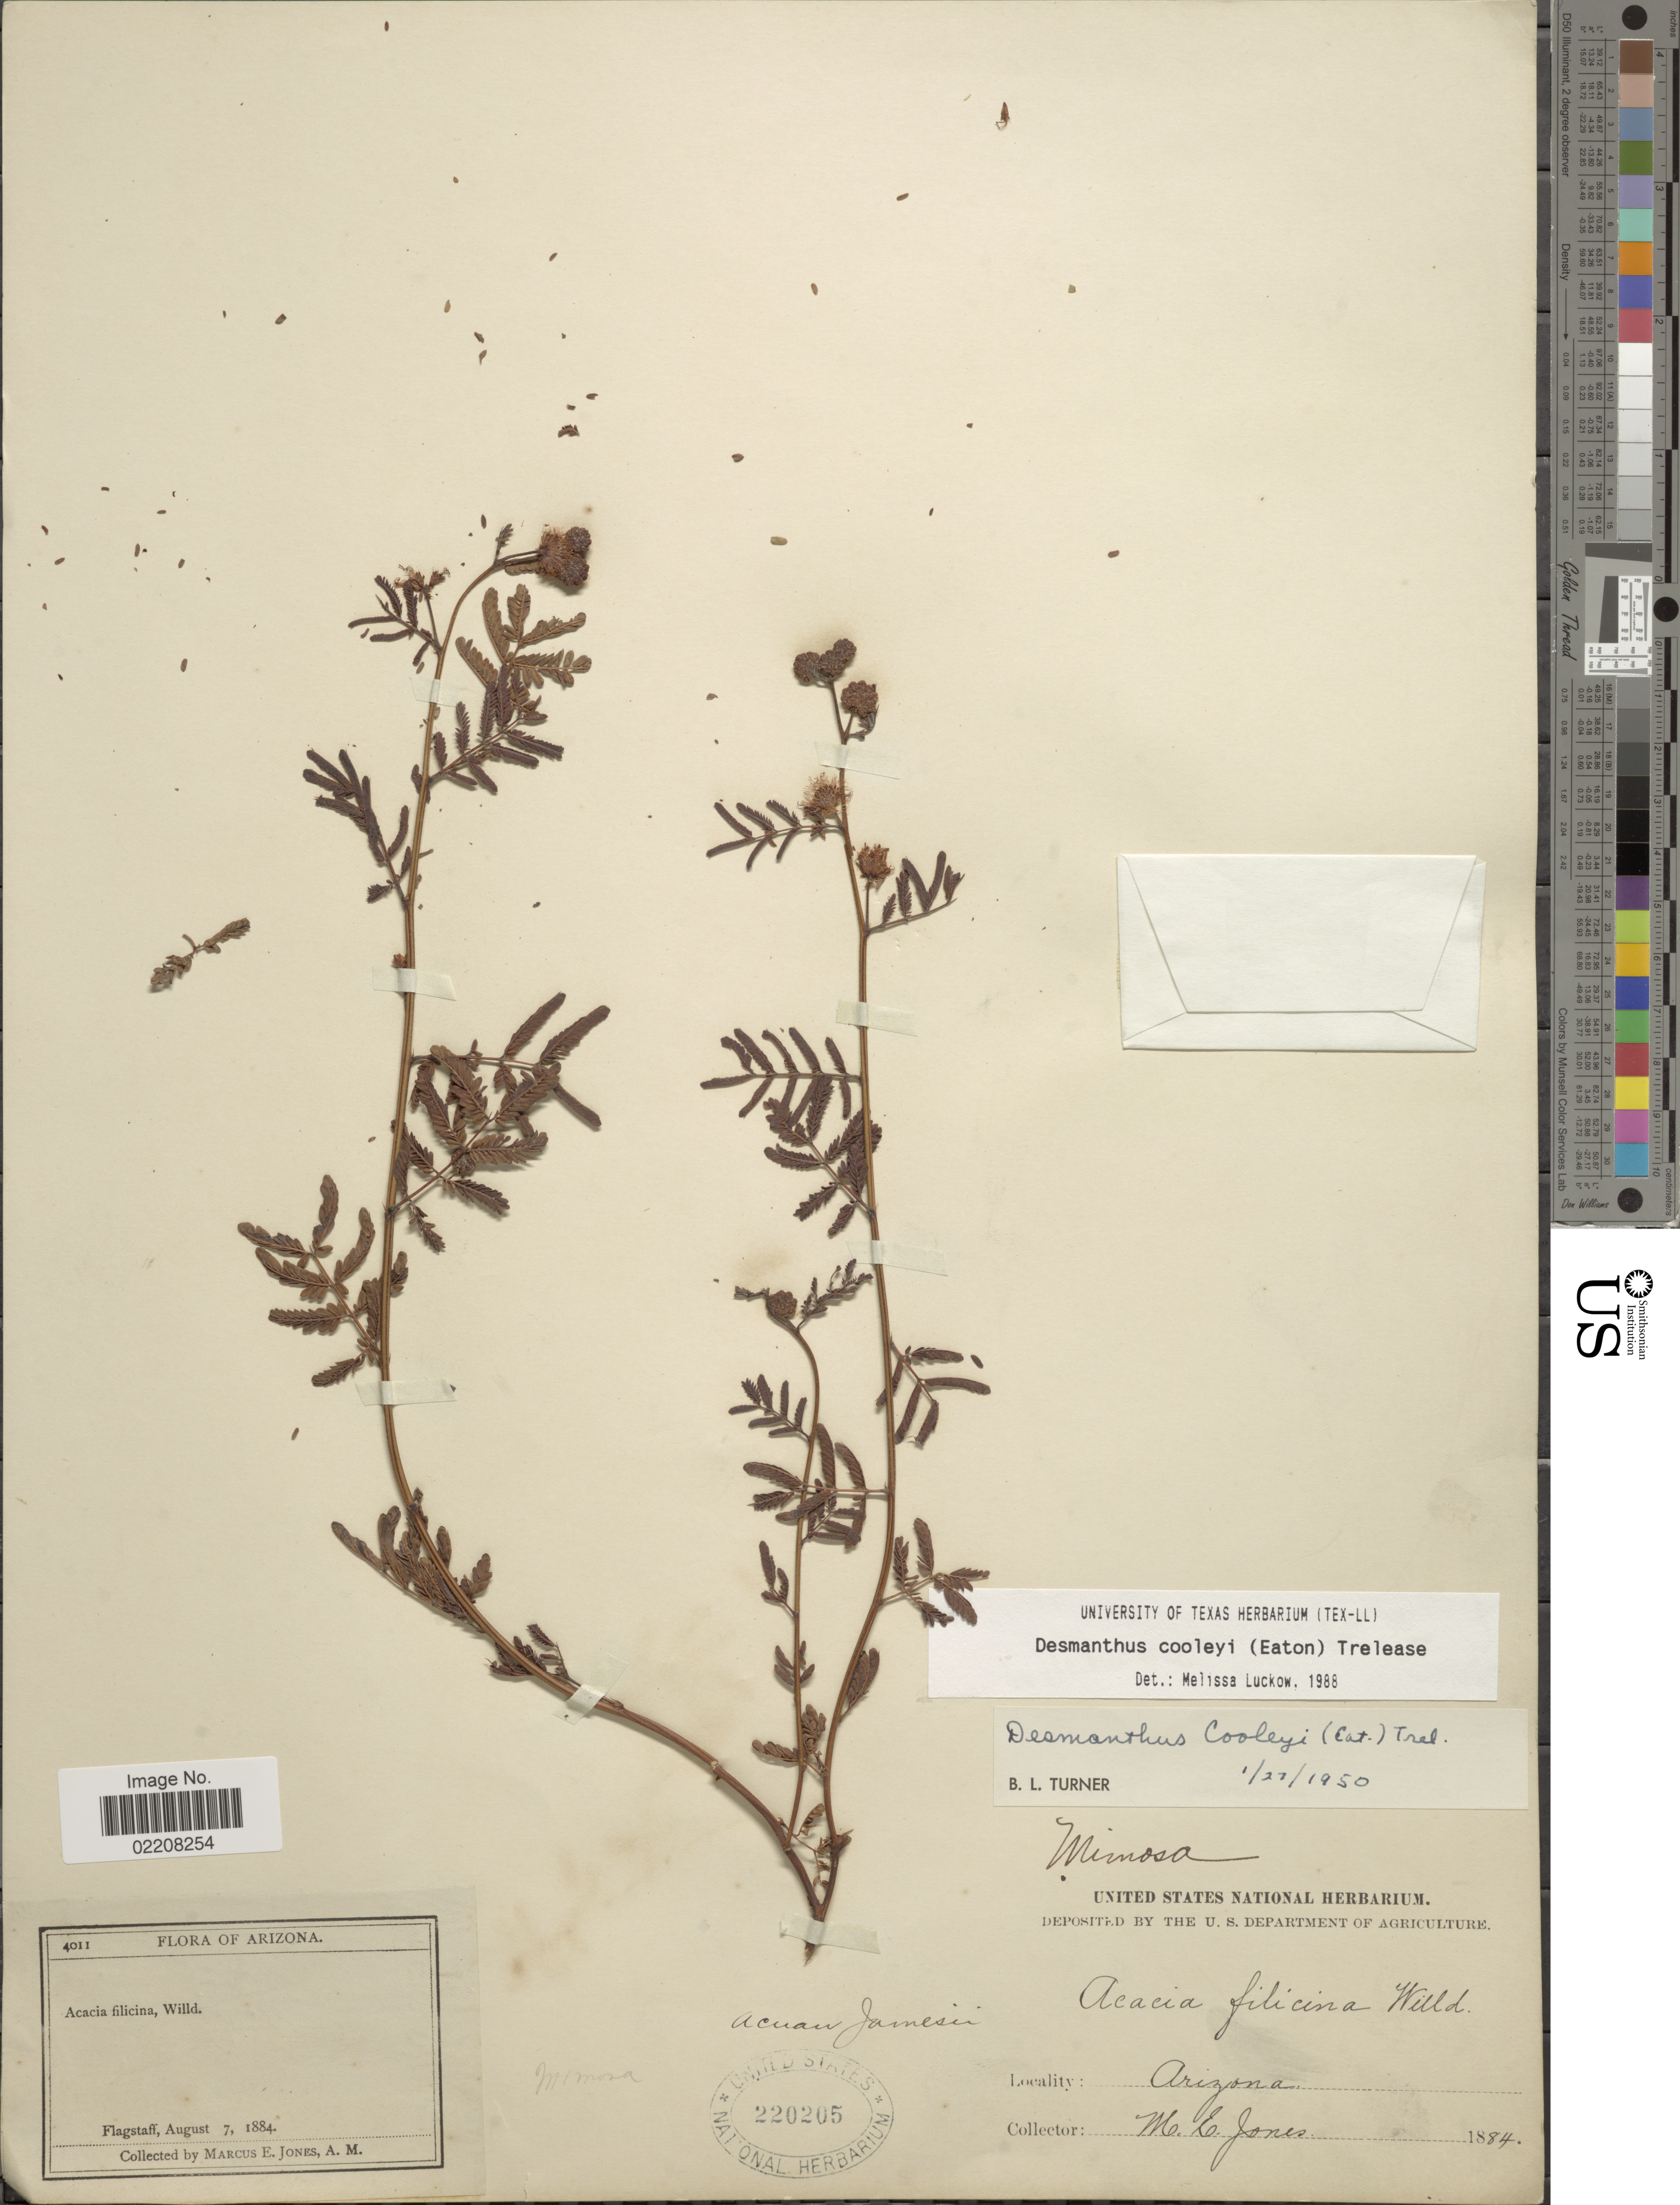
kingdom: Plantae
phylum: Tracheophyta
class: Magnoliopsida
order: Fabales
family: Fabaceae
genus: Desmanthus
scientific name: Desmanthus cooleyi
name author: (Eaton) Trel.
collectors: M. E. Jones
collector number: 4011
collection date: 1884-08-07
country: United States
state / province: Arizona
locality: Flagstaff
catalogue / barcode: US 220205